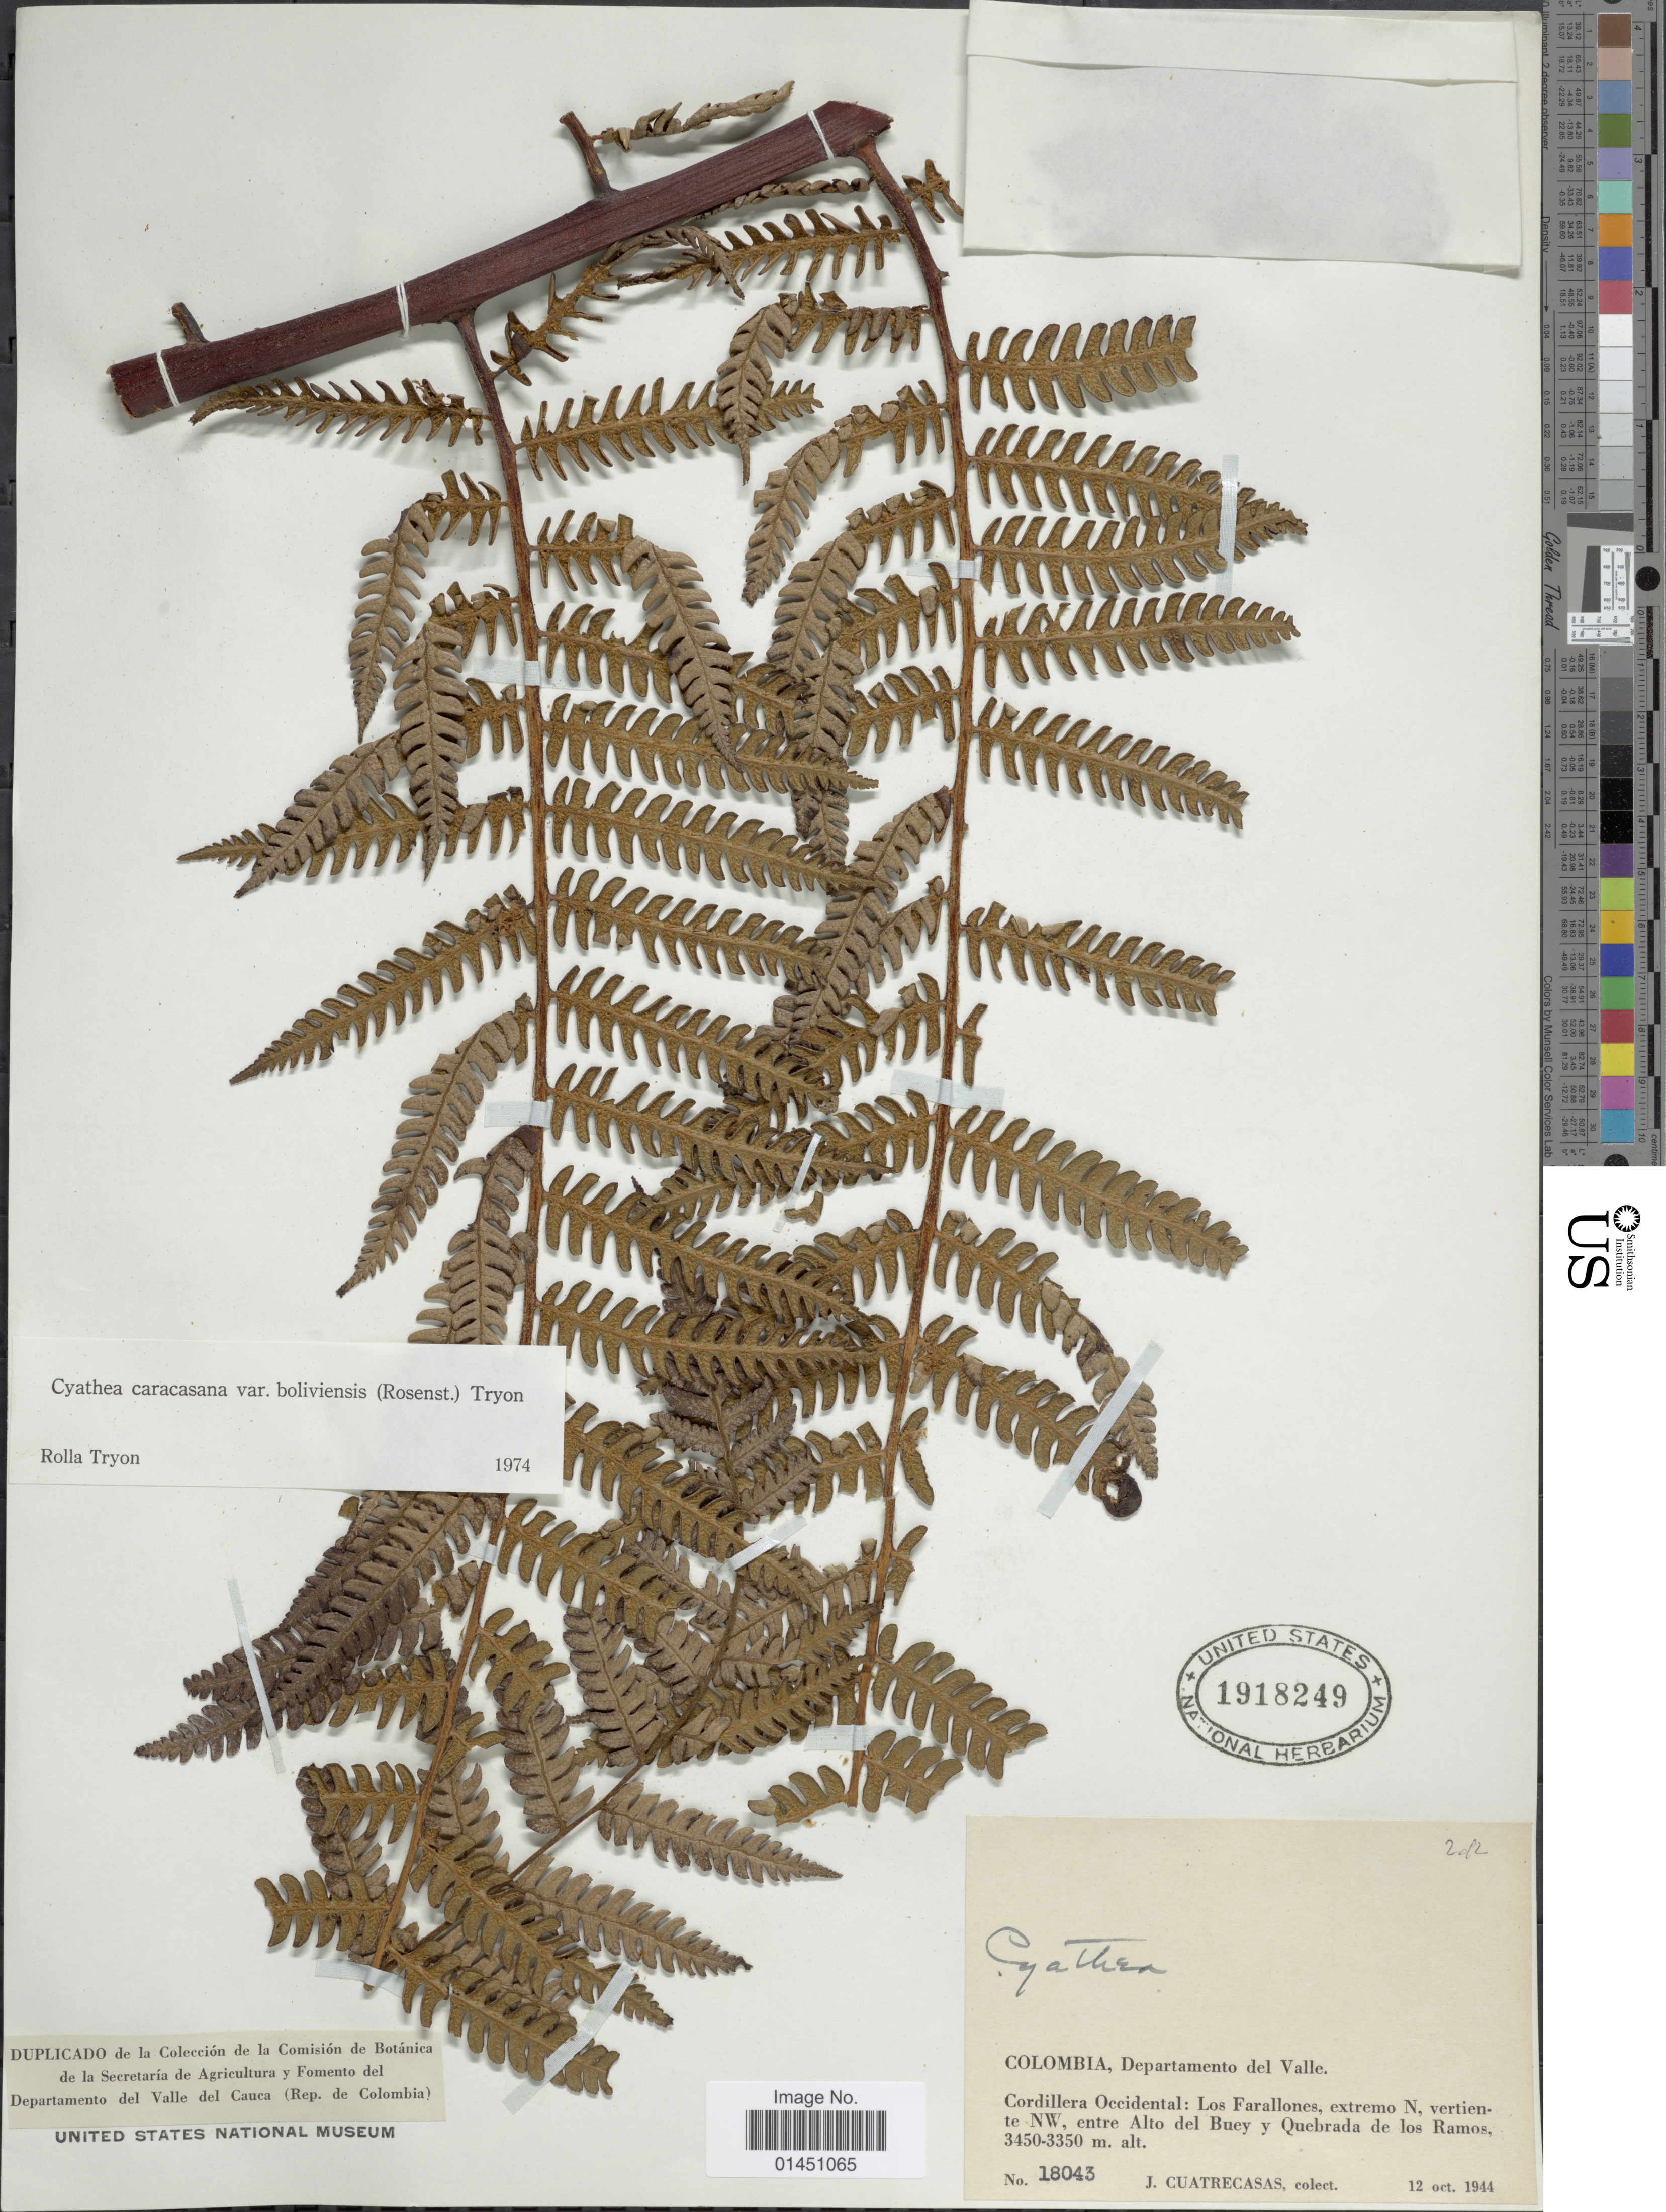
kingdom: Plantae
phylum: Tracheophyta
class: Polypodiopsida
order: Cyatheales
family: Cyatheaceae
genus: Cyathea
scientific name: Cyathea caracasana var. boliviensis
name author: (Rosenst.) R.M. Tryon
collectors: J. Cuatrecasas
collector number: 18043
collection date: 1944-10-12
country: Colombia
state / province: Valle del Cauca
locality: Departamento del Valle. Cordillera Occidental: Los Farallones, extremo N, vertiente NW, entre Alto del Buey y Quebrada de los Ramos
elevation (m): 3350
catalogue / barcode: US 1918249